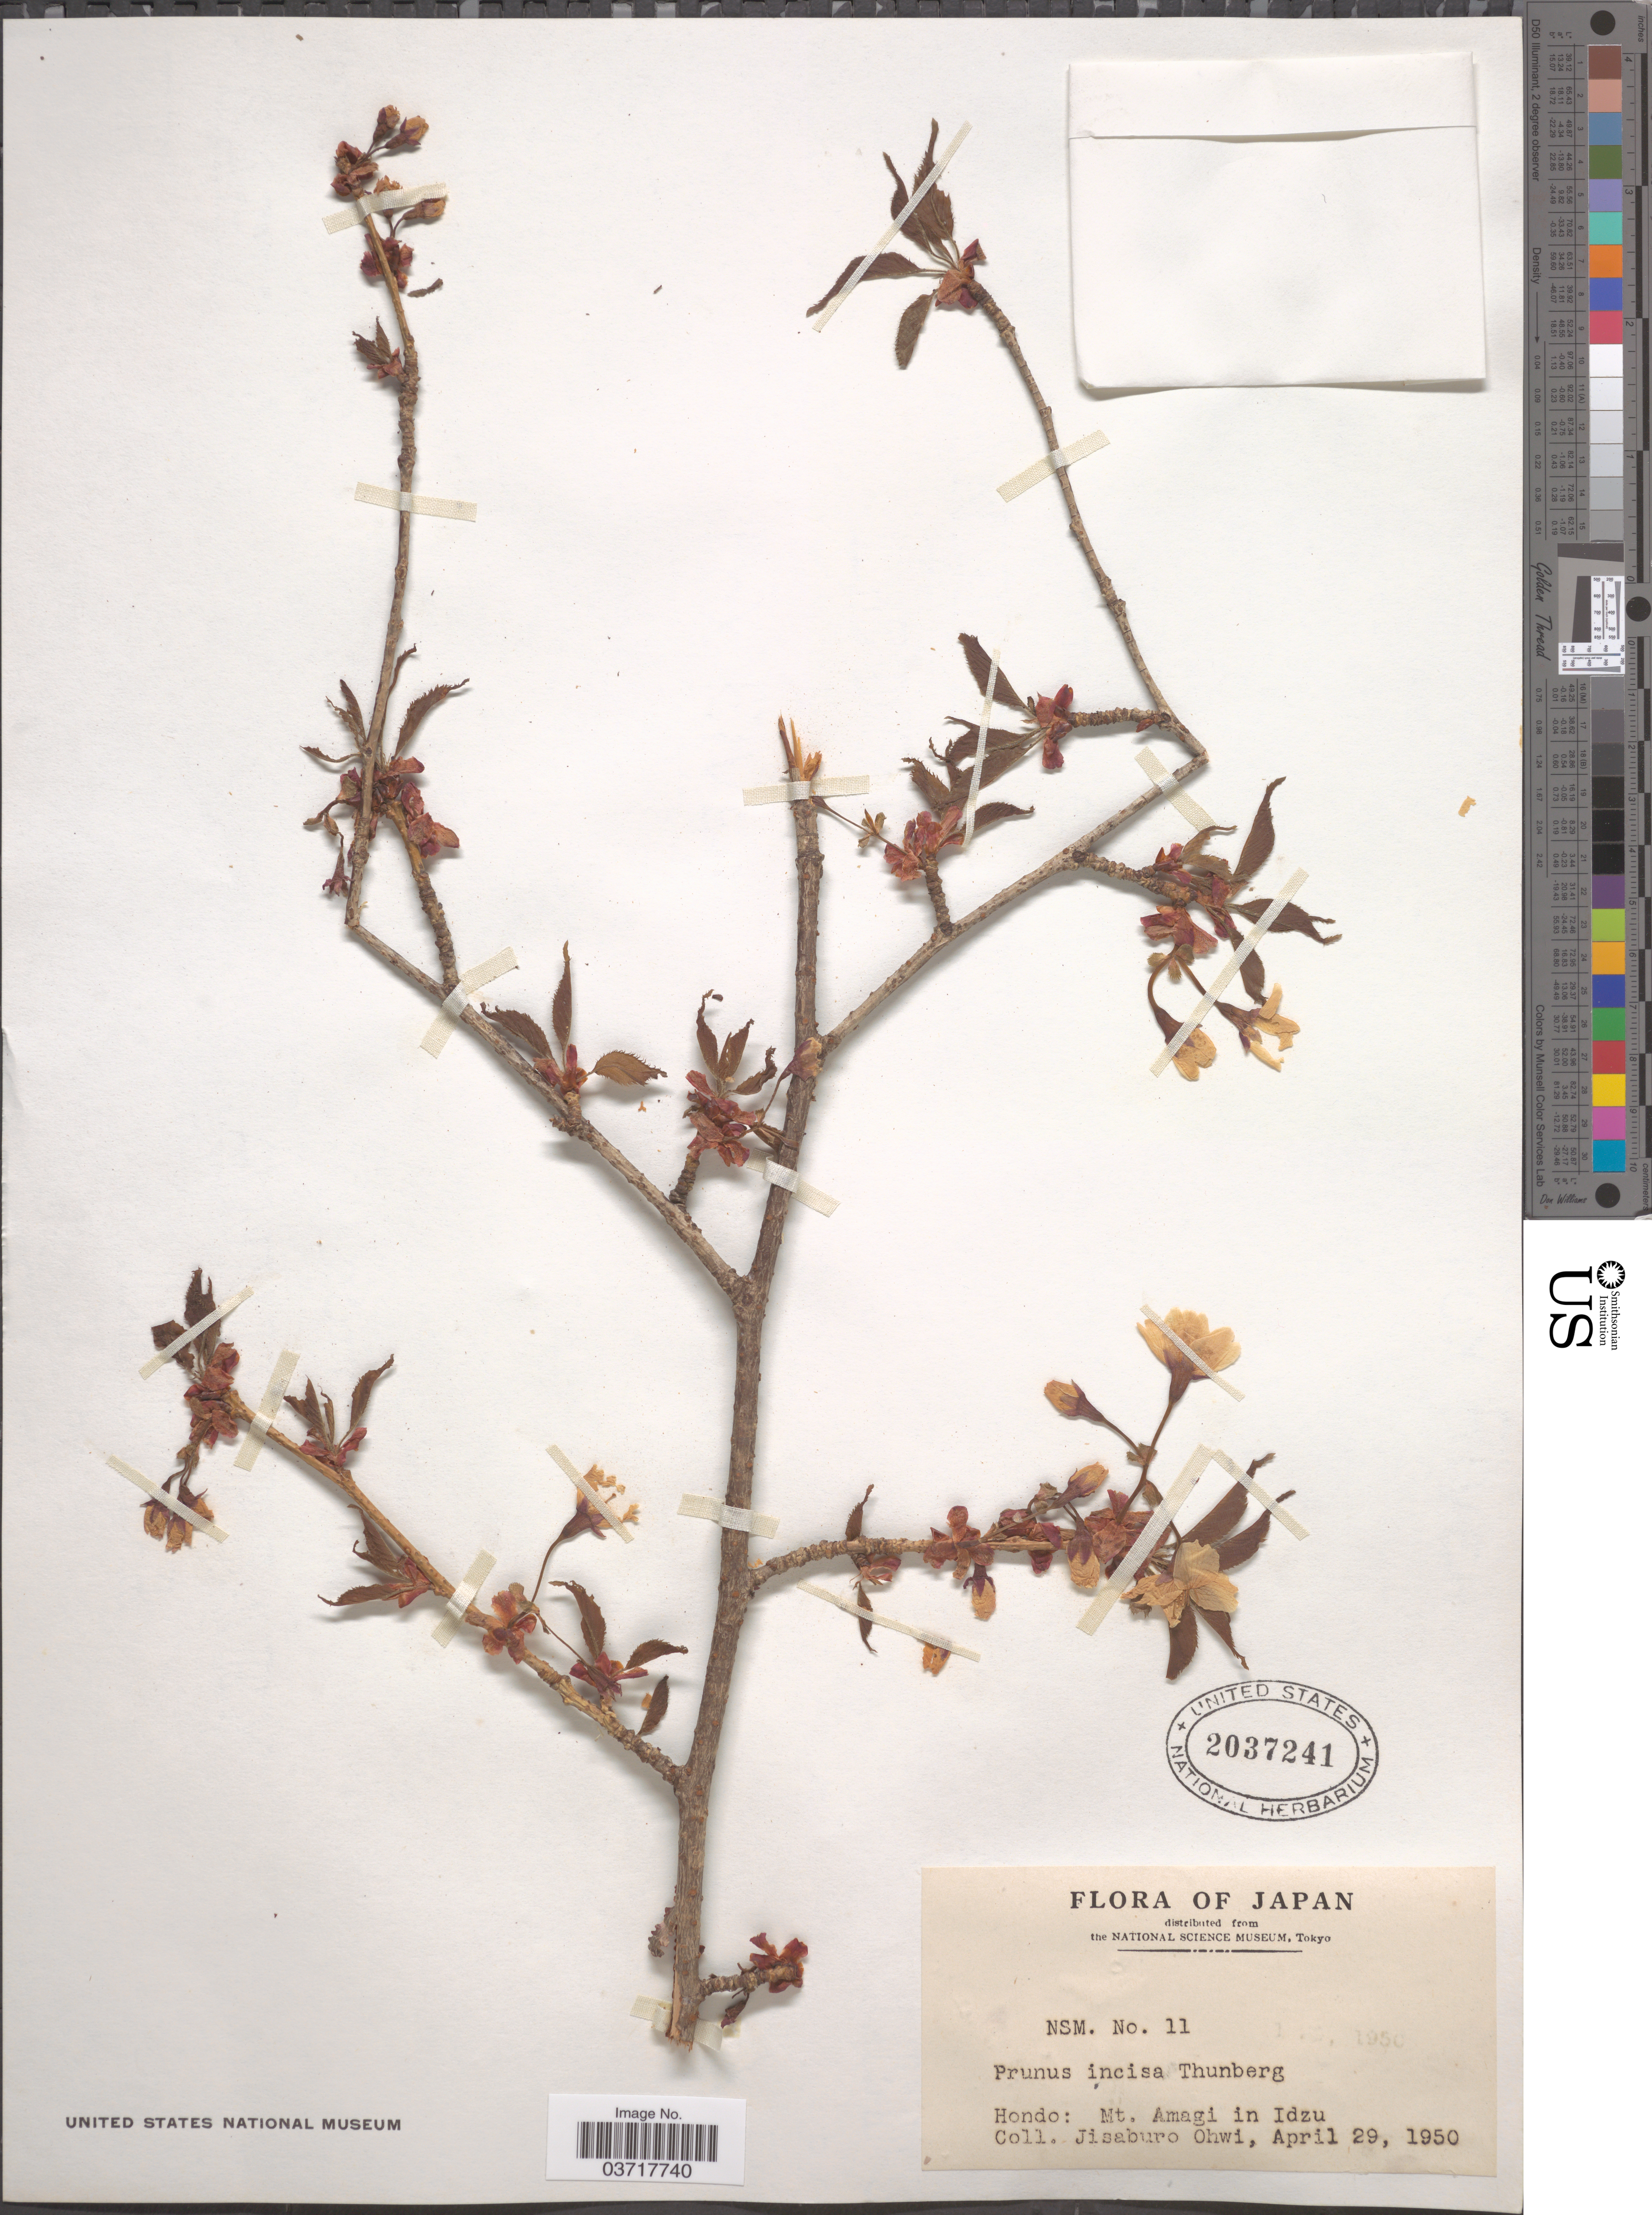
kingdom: Plantae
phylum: Tracheophyta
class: Magnoliopsida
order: Rosales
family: Rosaceae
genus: Prunus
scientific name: Prunus incisa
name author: Thunb.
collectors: J. Ohwi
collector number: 11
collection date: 1950-04-29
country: Japan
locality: Hondo: Mt. Amagi in Idzu.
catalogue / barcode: US 2037241